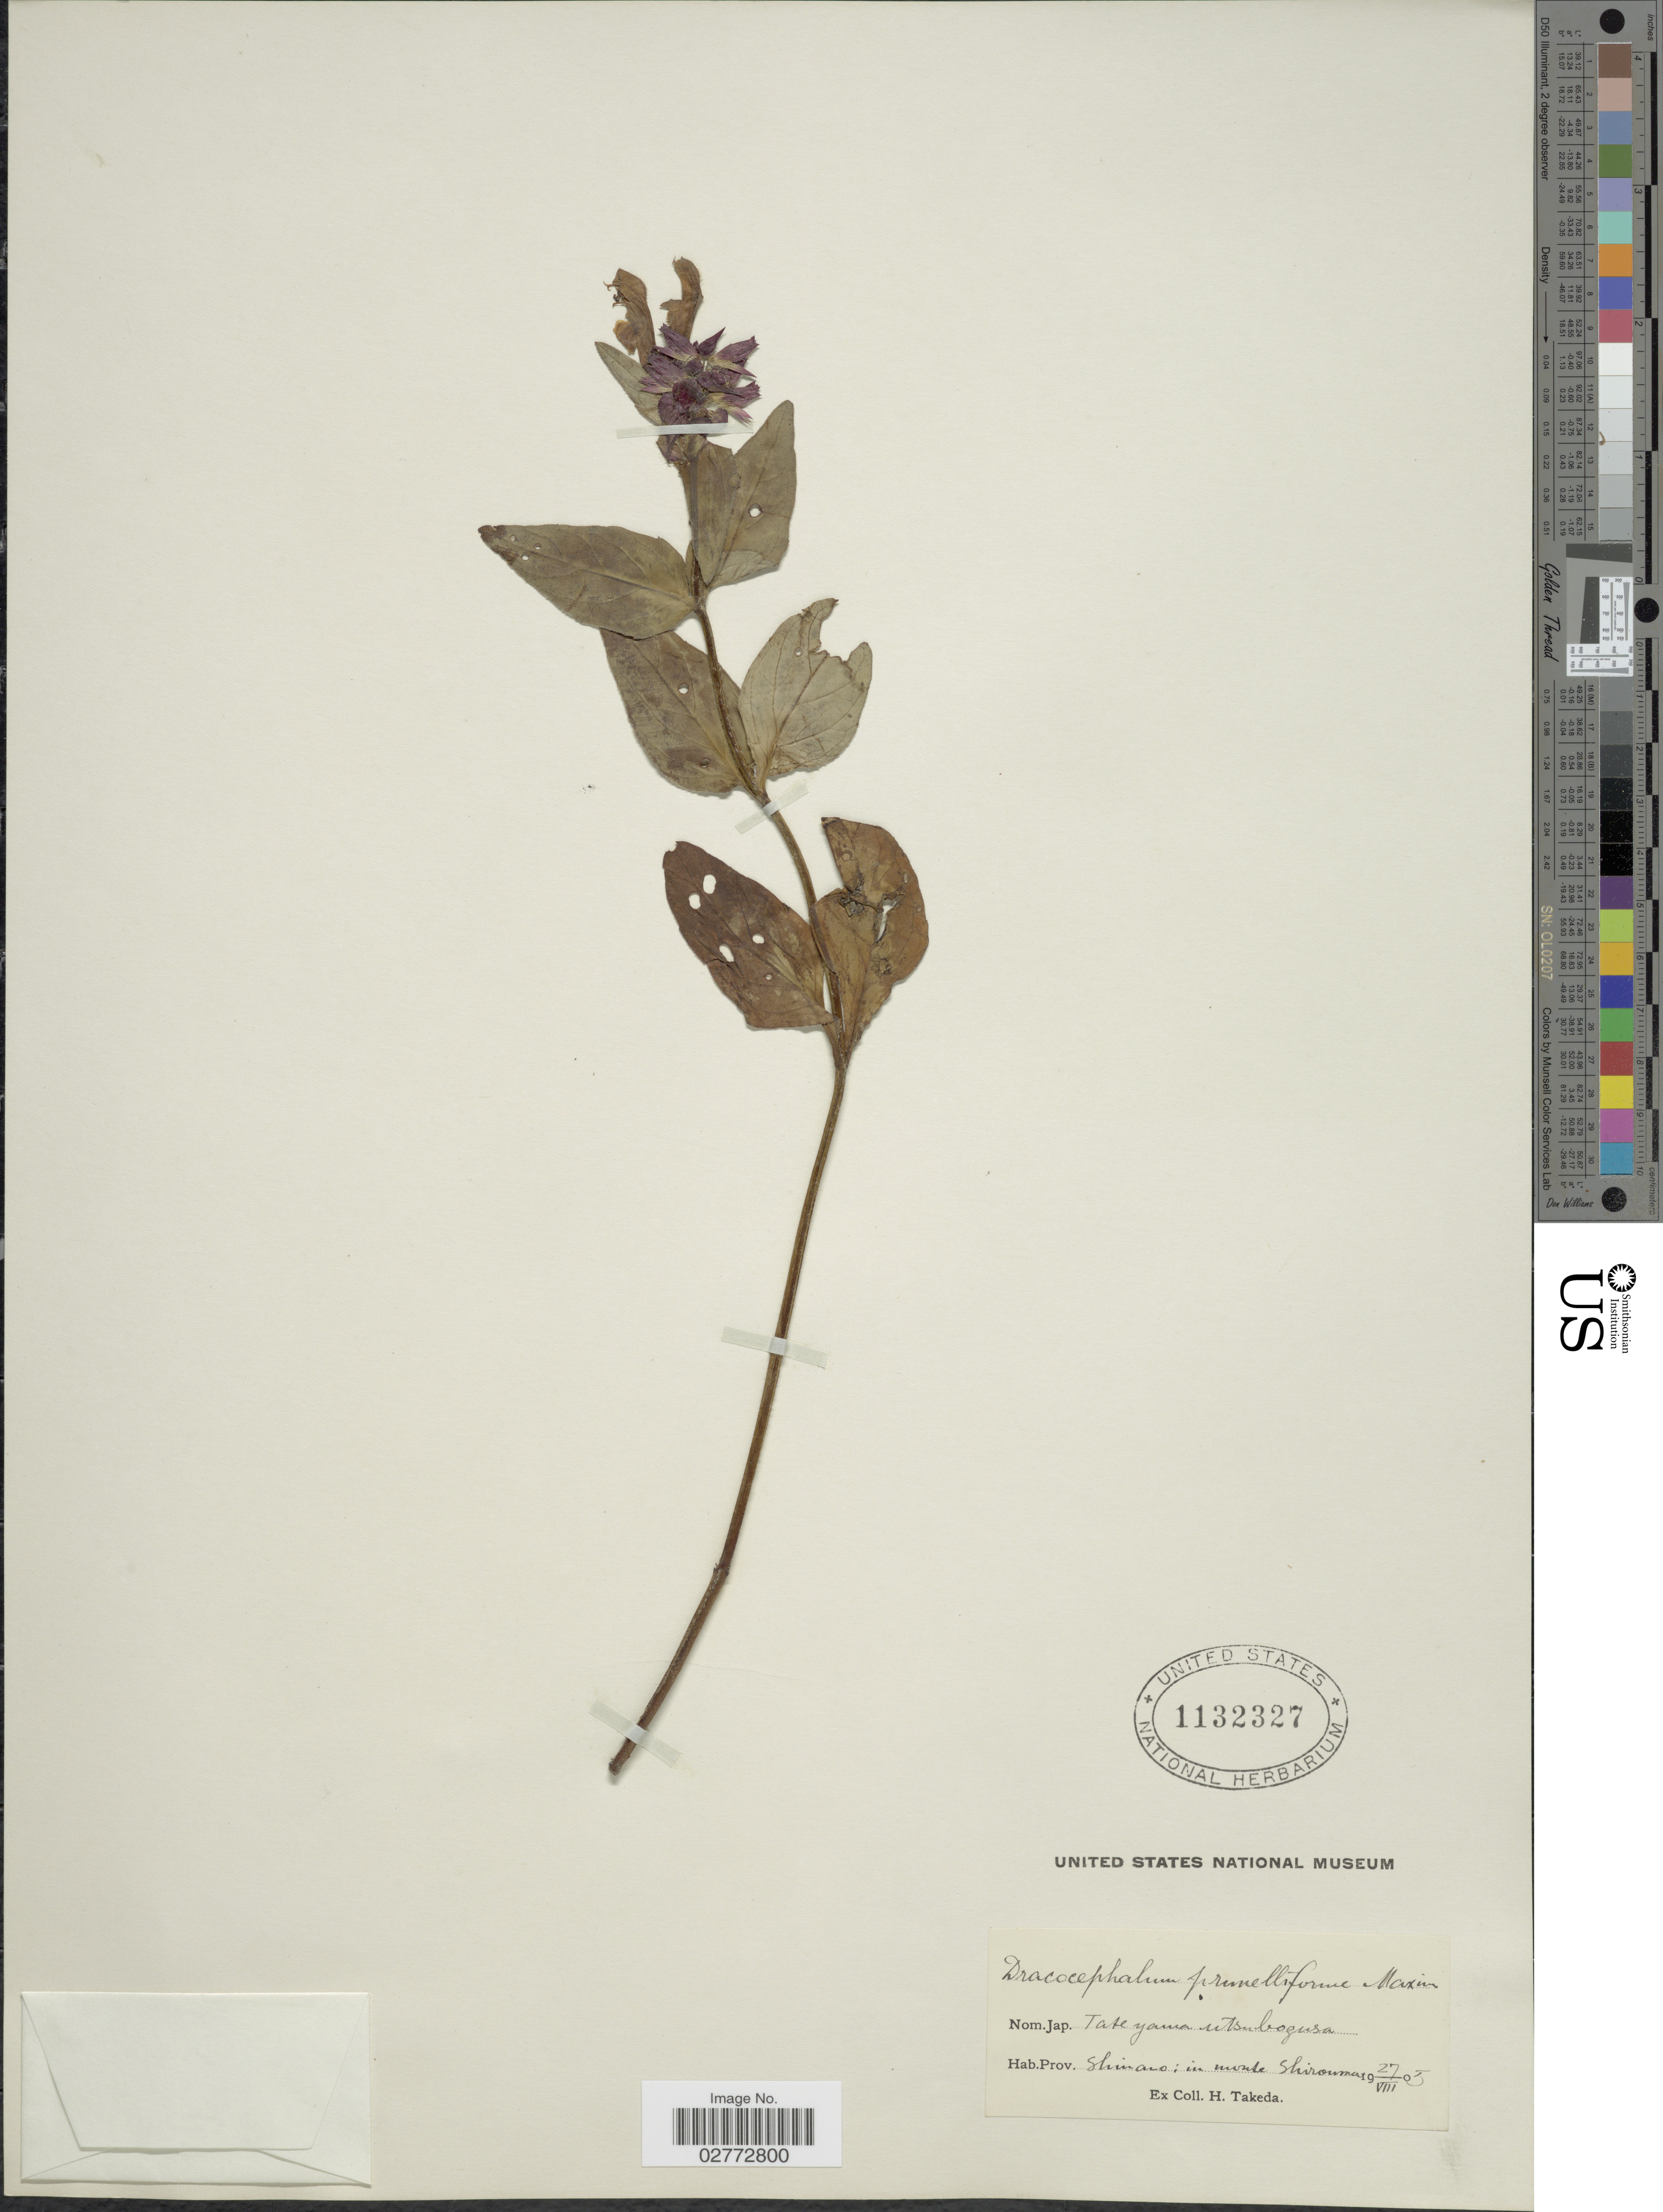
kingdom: Plantae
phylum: Tracheophyta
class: Magnoliopsida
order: Lamiales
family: Lamiaceae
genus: Dracocephalum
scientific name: Dracocephalum prunelliforme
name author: Maxim.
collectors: H. Takeda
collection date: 1905-08-27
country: Japan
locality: Shimano: in monte Shirouma.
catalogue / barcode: US 1132327